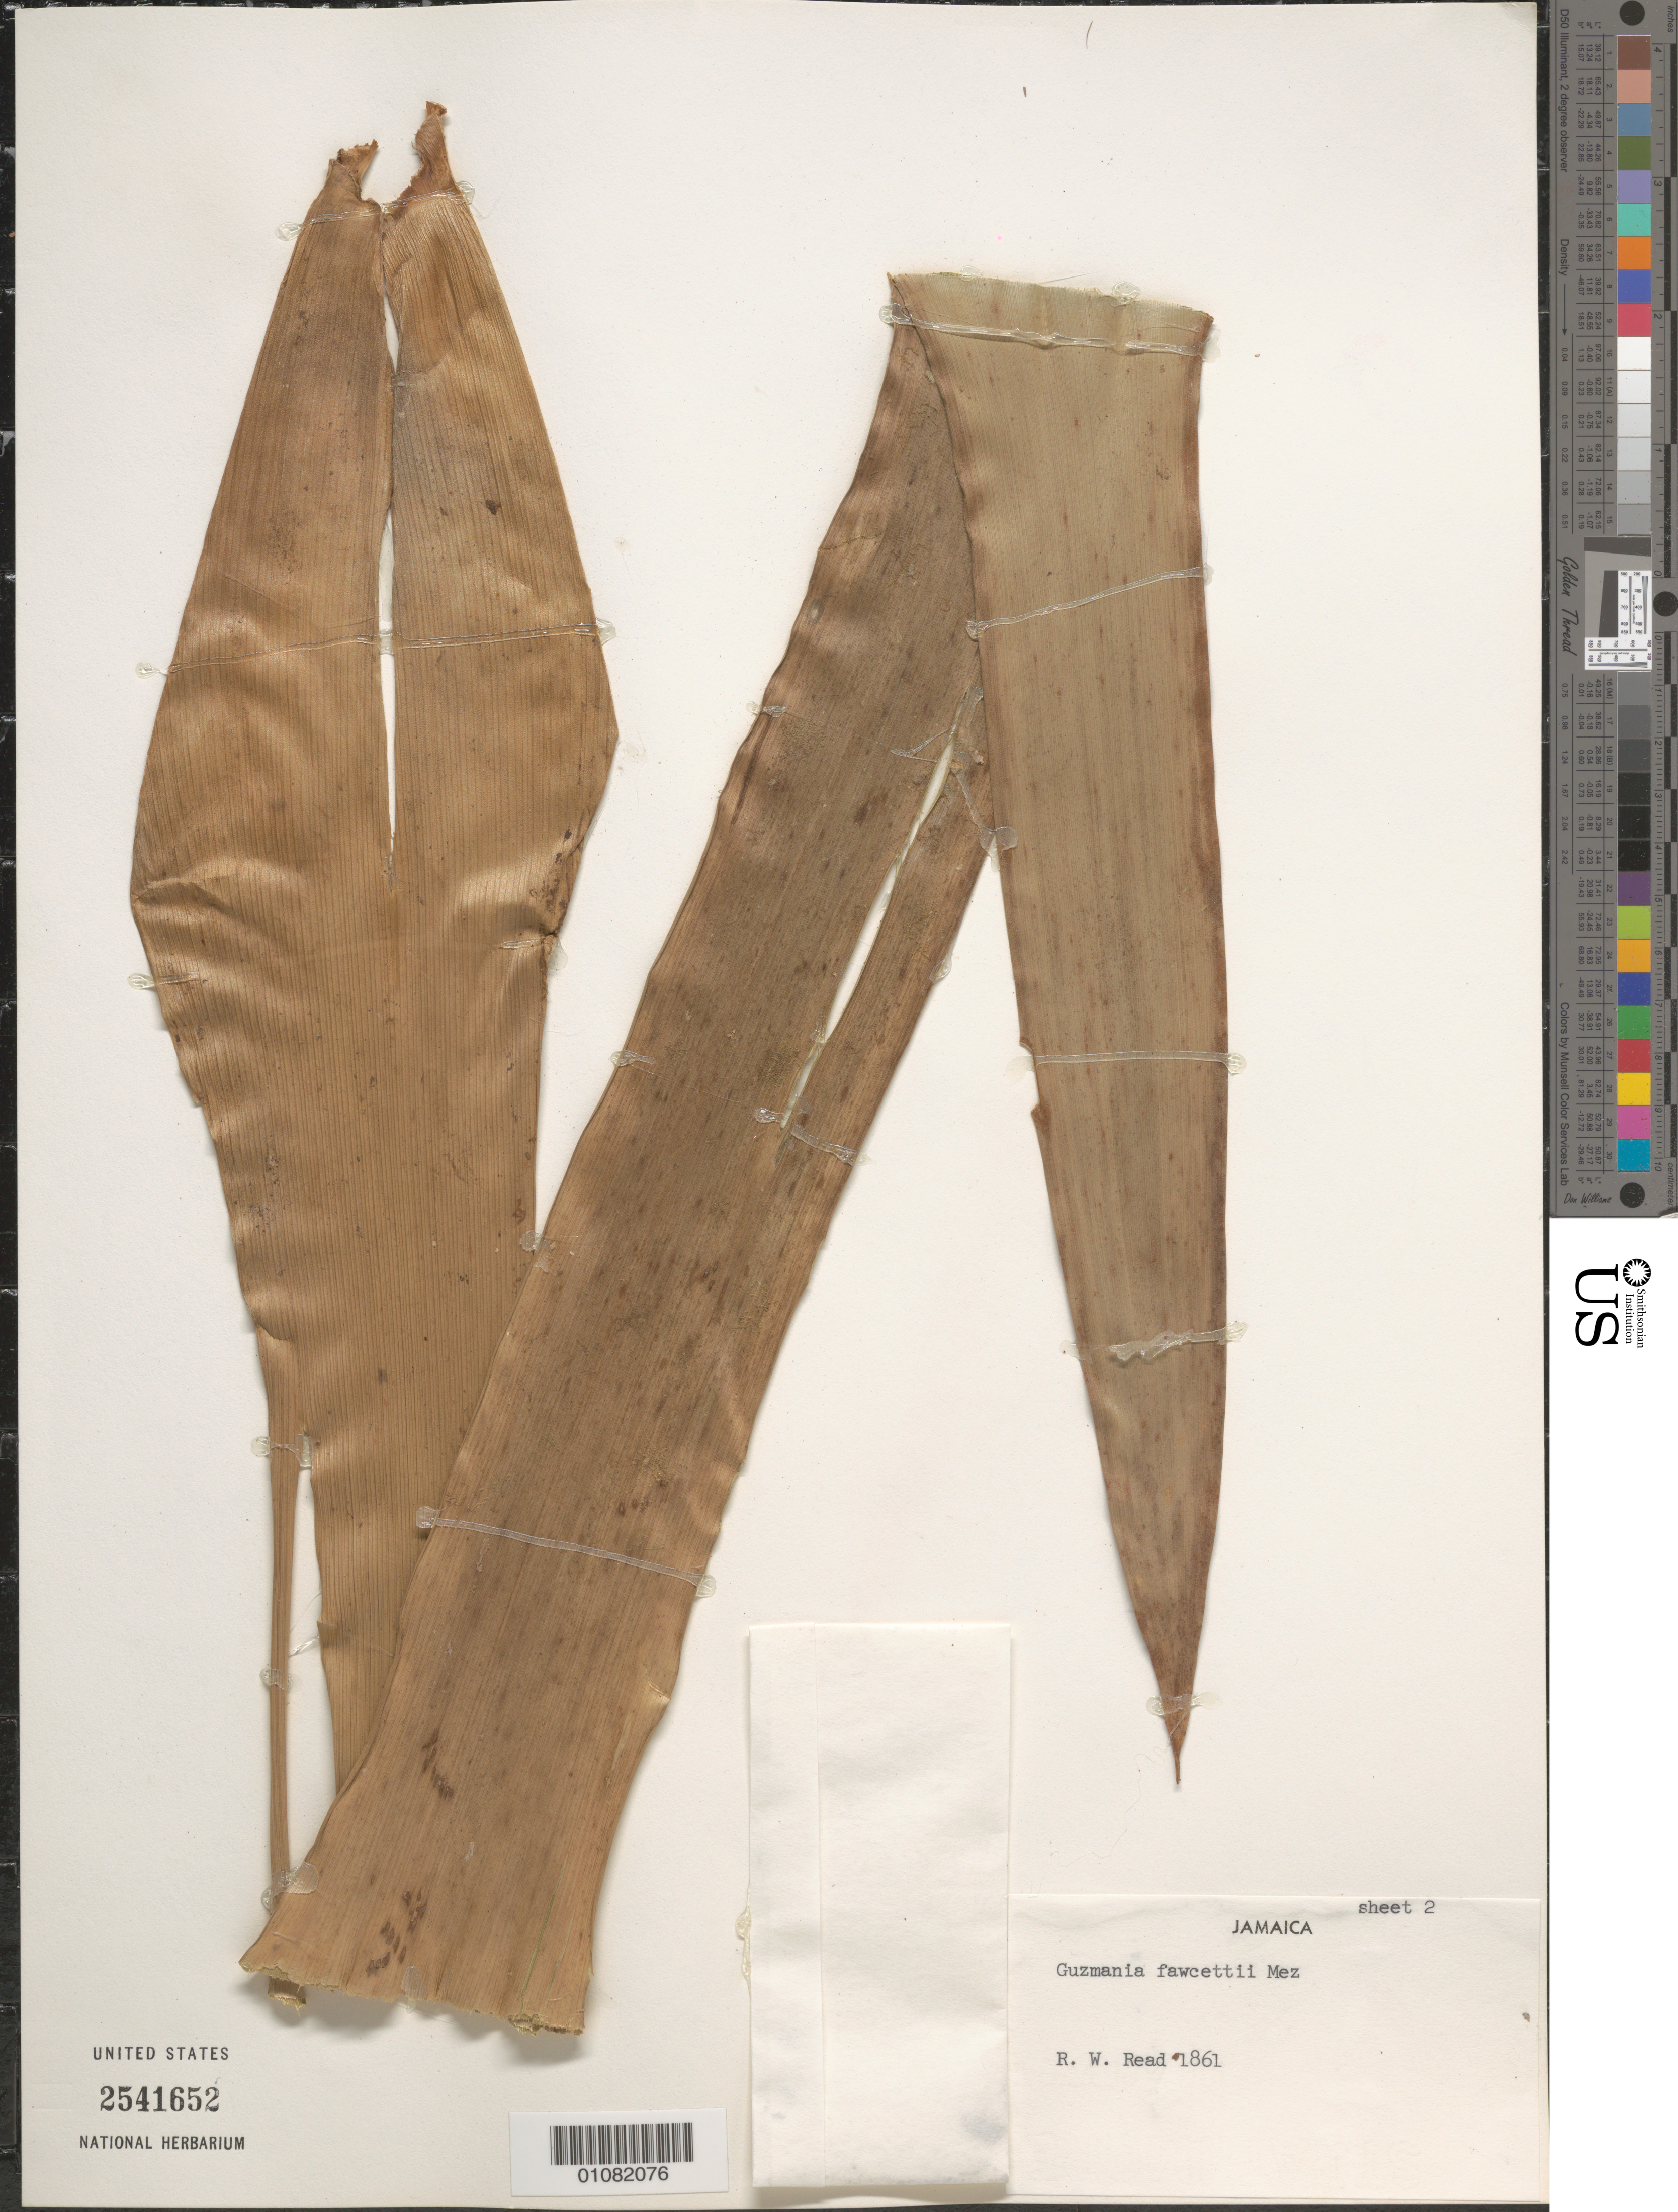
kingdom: Plantae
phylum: Tracheophyta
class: Liliopsida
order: Poales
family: Bromeliaceae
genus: Guzmania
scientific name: Guzmania fawcettii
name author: Mez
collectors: R. W. Read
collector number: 1861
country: Jamaica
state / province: Portland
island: Jamaica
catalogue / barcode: US 2541652